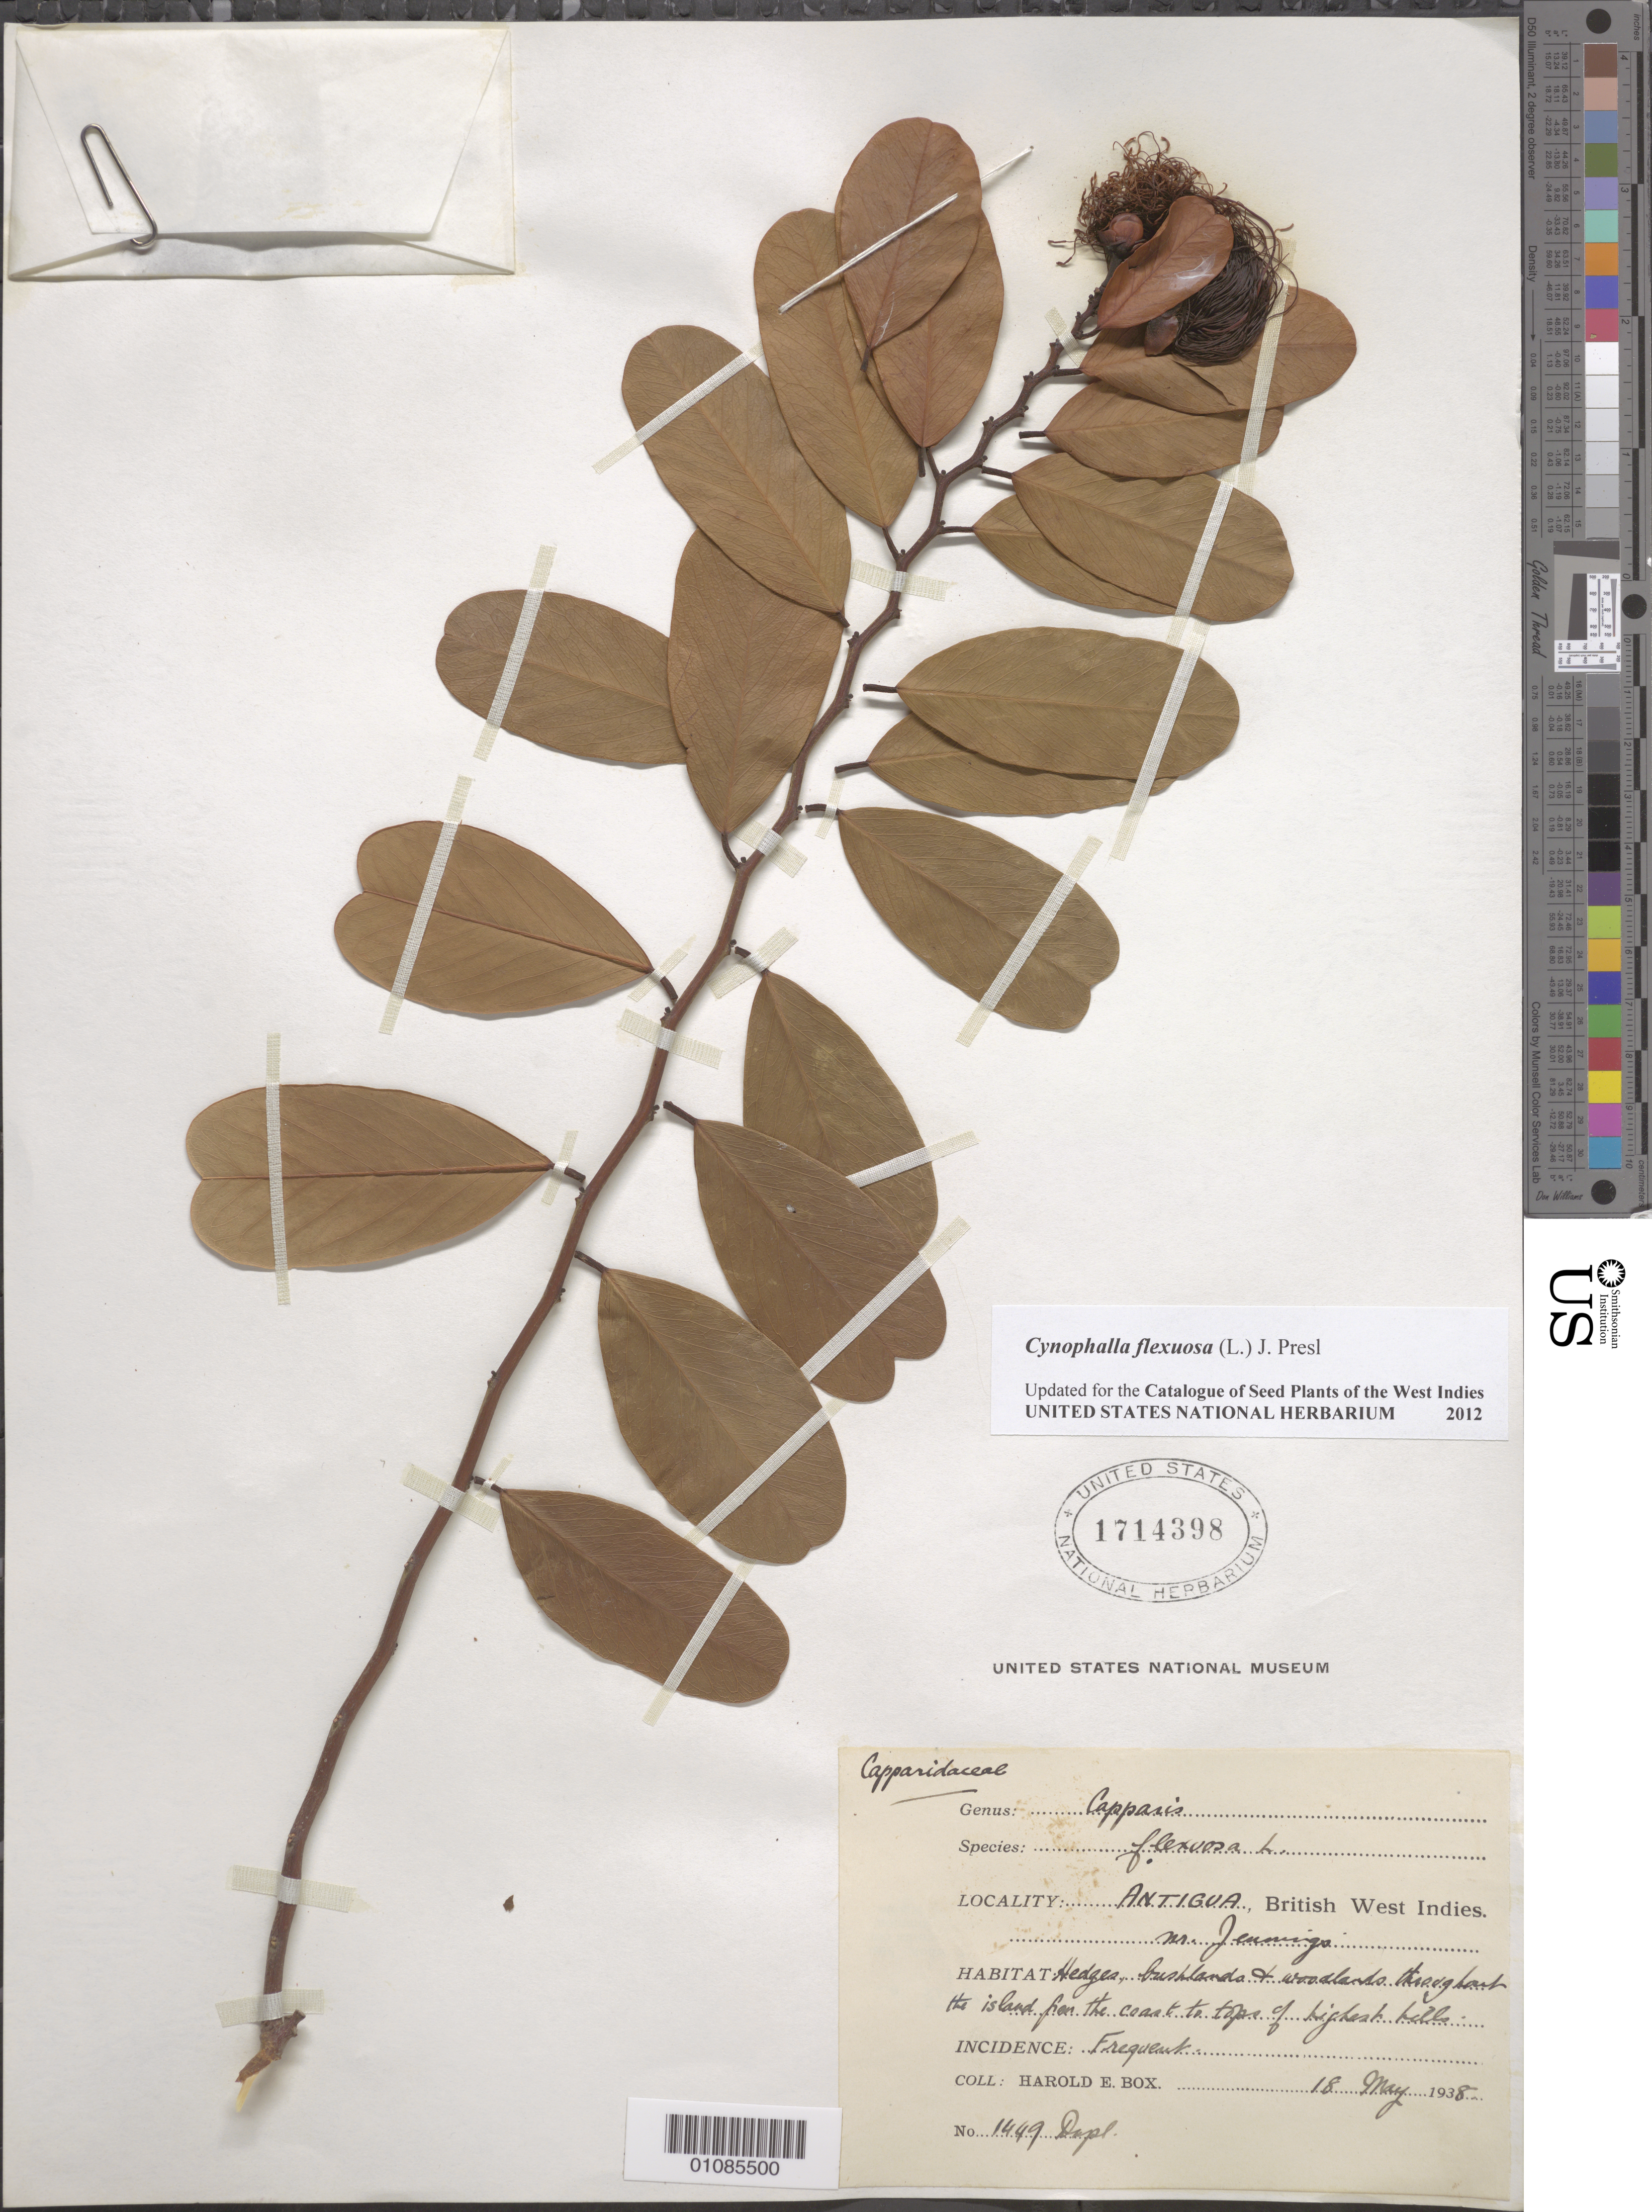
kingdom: Plantae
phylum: Tracheophyta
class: Magnoliopsida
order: Brassicales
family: Capparaceae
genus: Cynophalla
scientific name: Cynophalla flexuosa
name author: (L.) J. Presl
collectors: H. E. Box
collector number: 1449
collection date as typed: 18 May 1938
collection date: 1938-05-18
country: Antigua and Barbuda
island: Antigua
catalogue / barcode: US 1714398